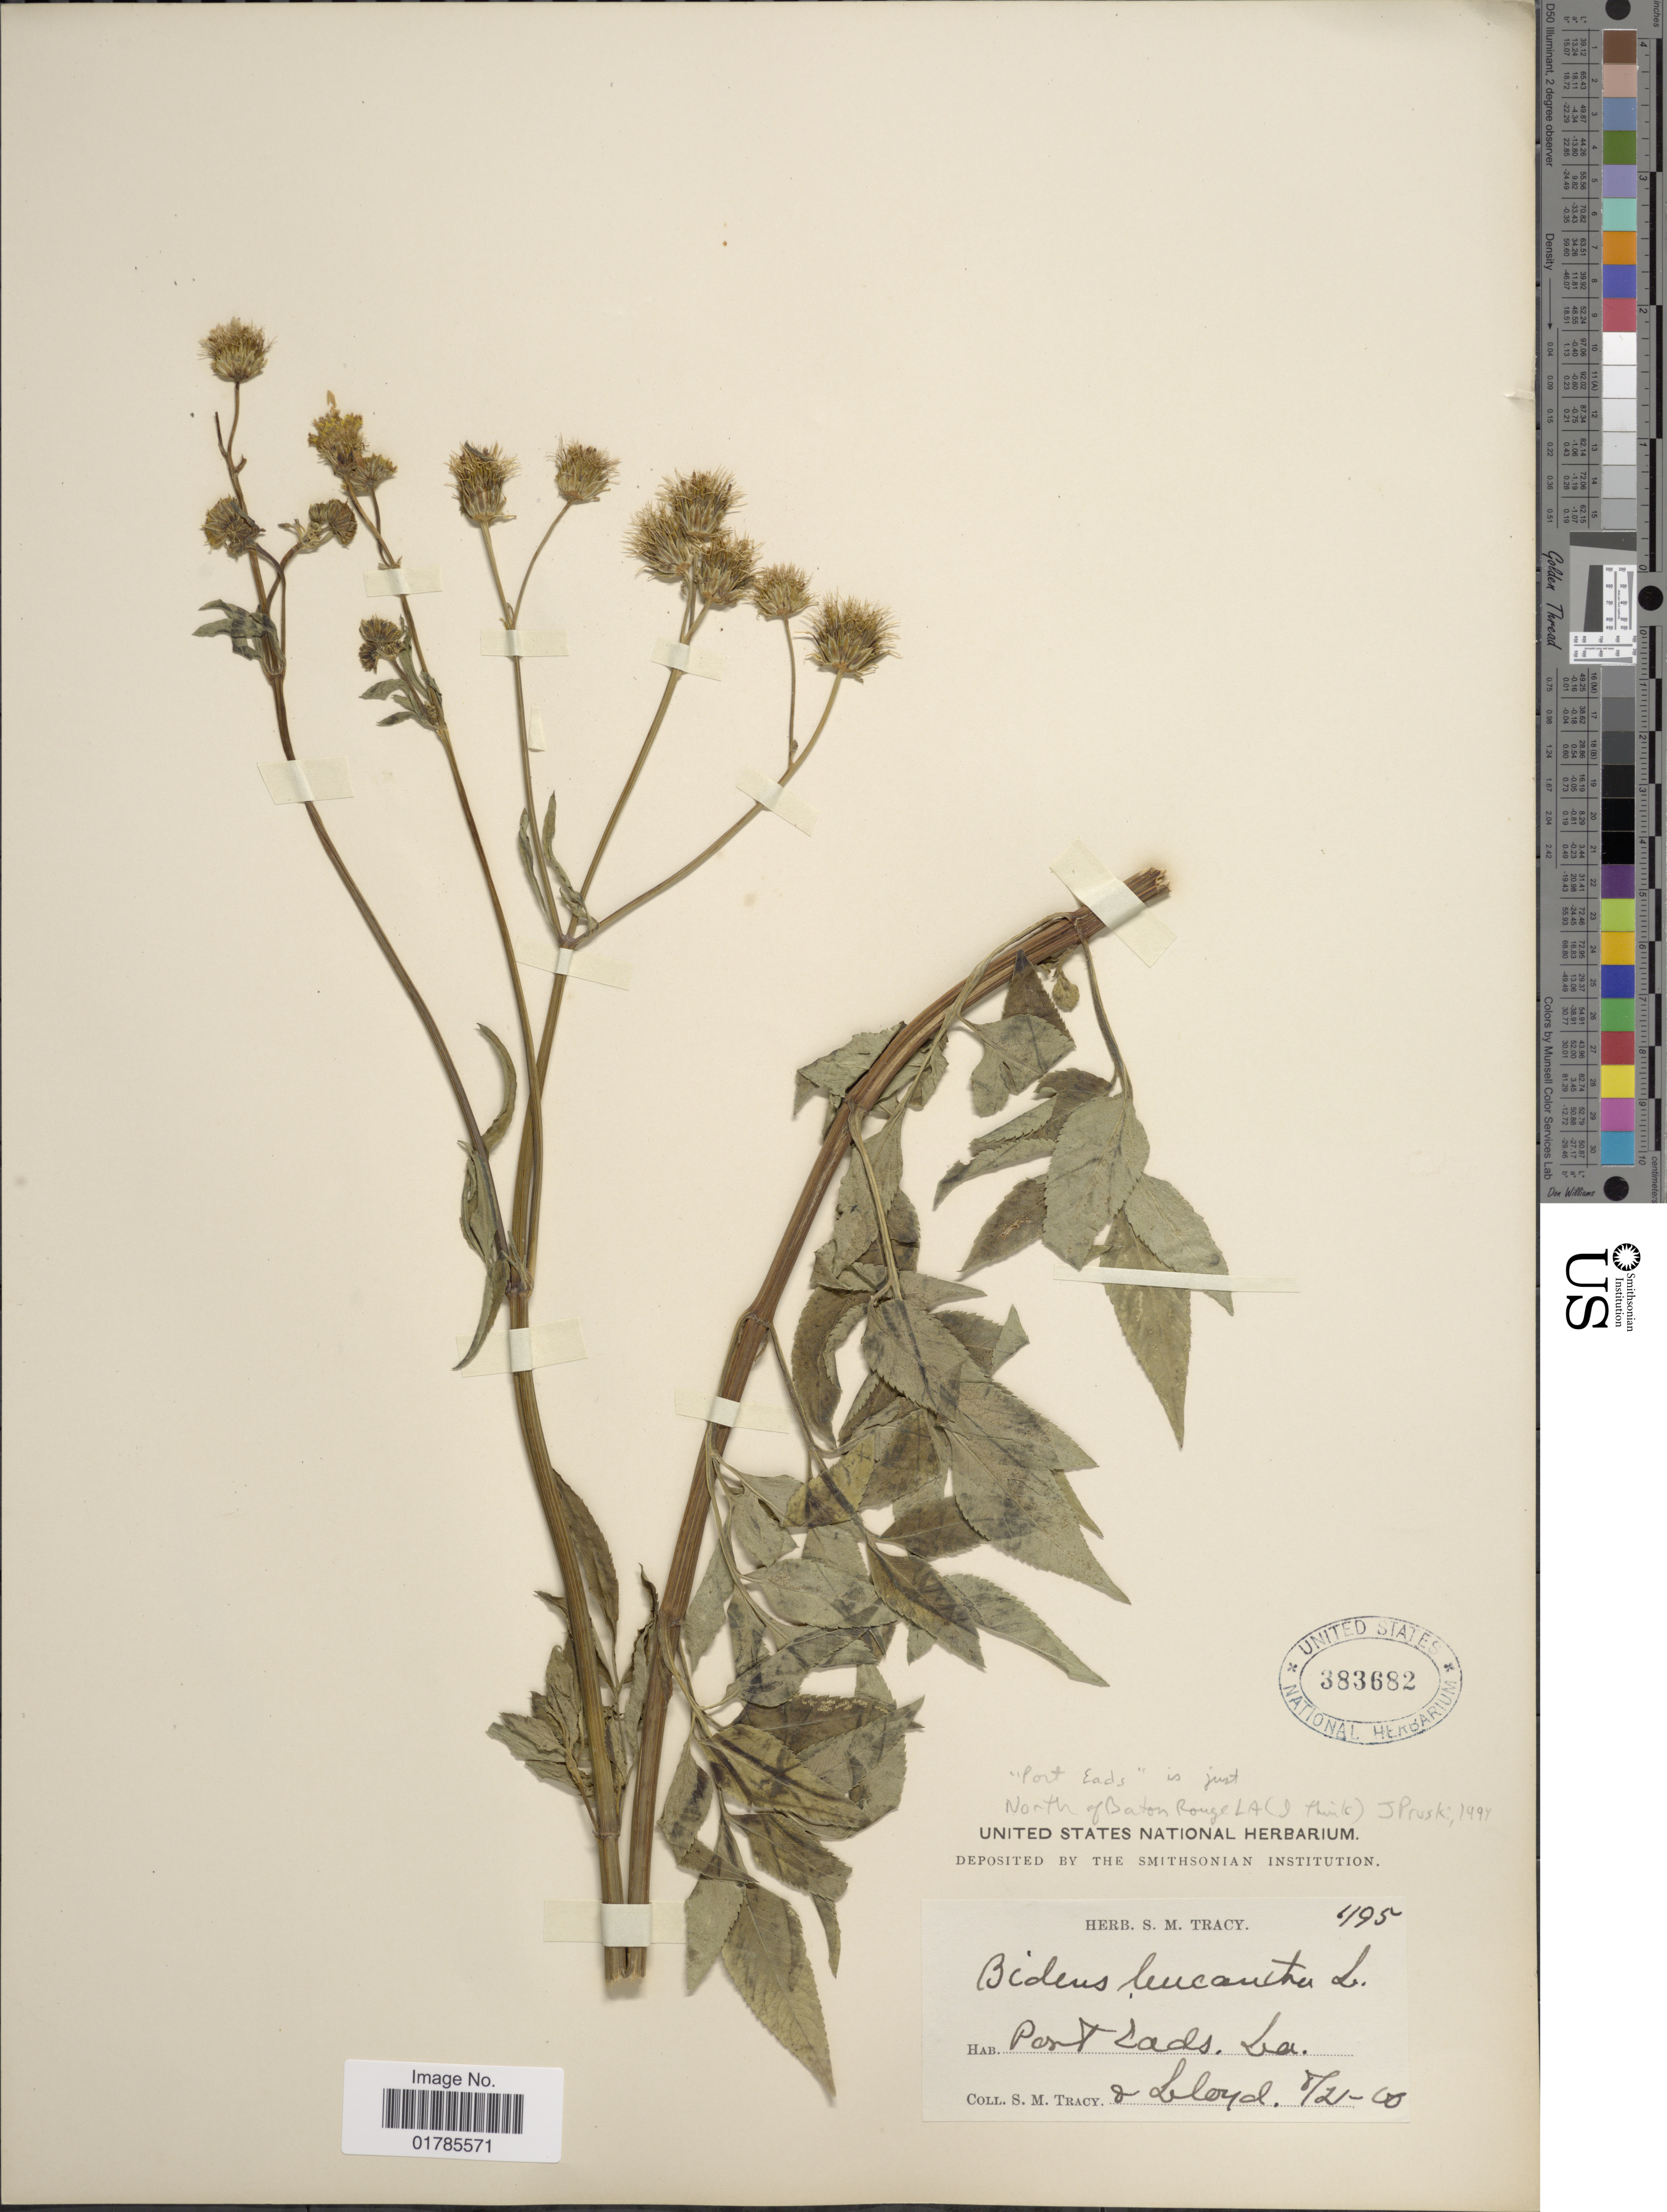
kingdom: Plantae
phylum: Tracheophyta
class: Magnoliopsida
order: Asterales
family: Asteraceae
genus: Bidens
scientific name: Bidens alba var. radiata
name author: (Sch. Bip.) R.E. Ballard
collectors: S. Stracy & -- Lloyd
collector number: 721-10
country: United States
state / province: Louisiana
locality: Port Eads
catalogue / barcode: US 383682